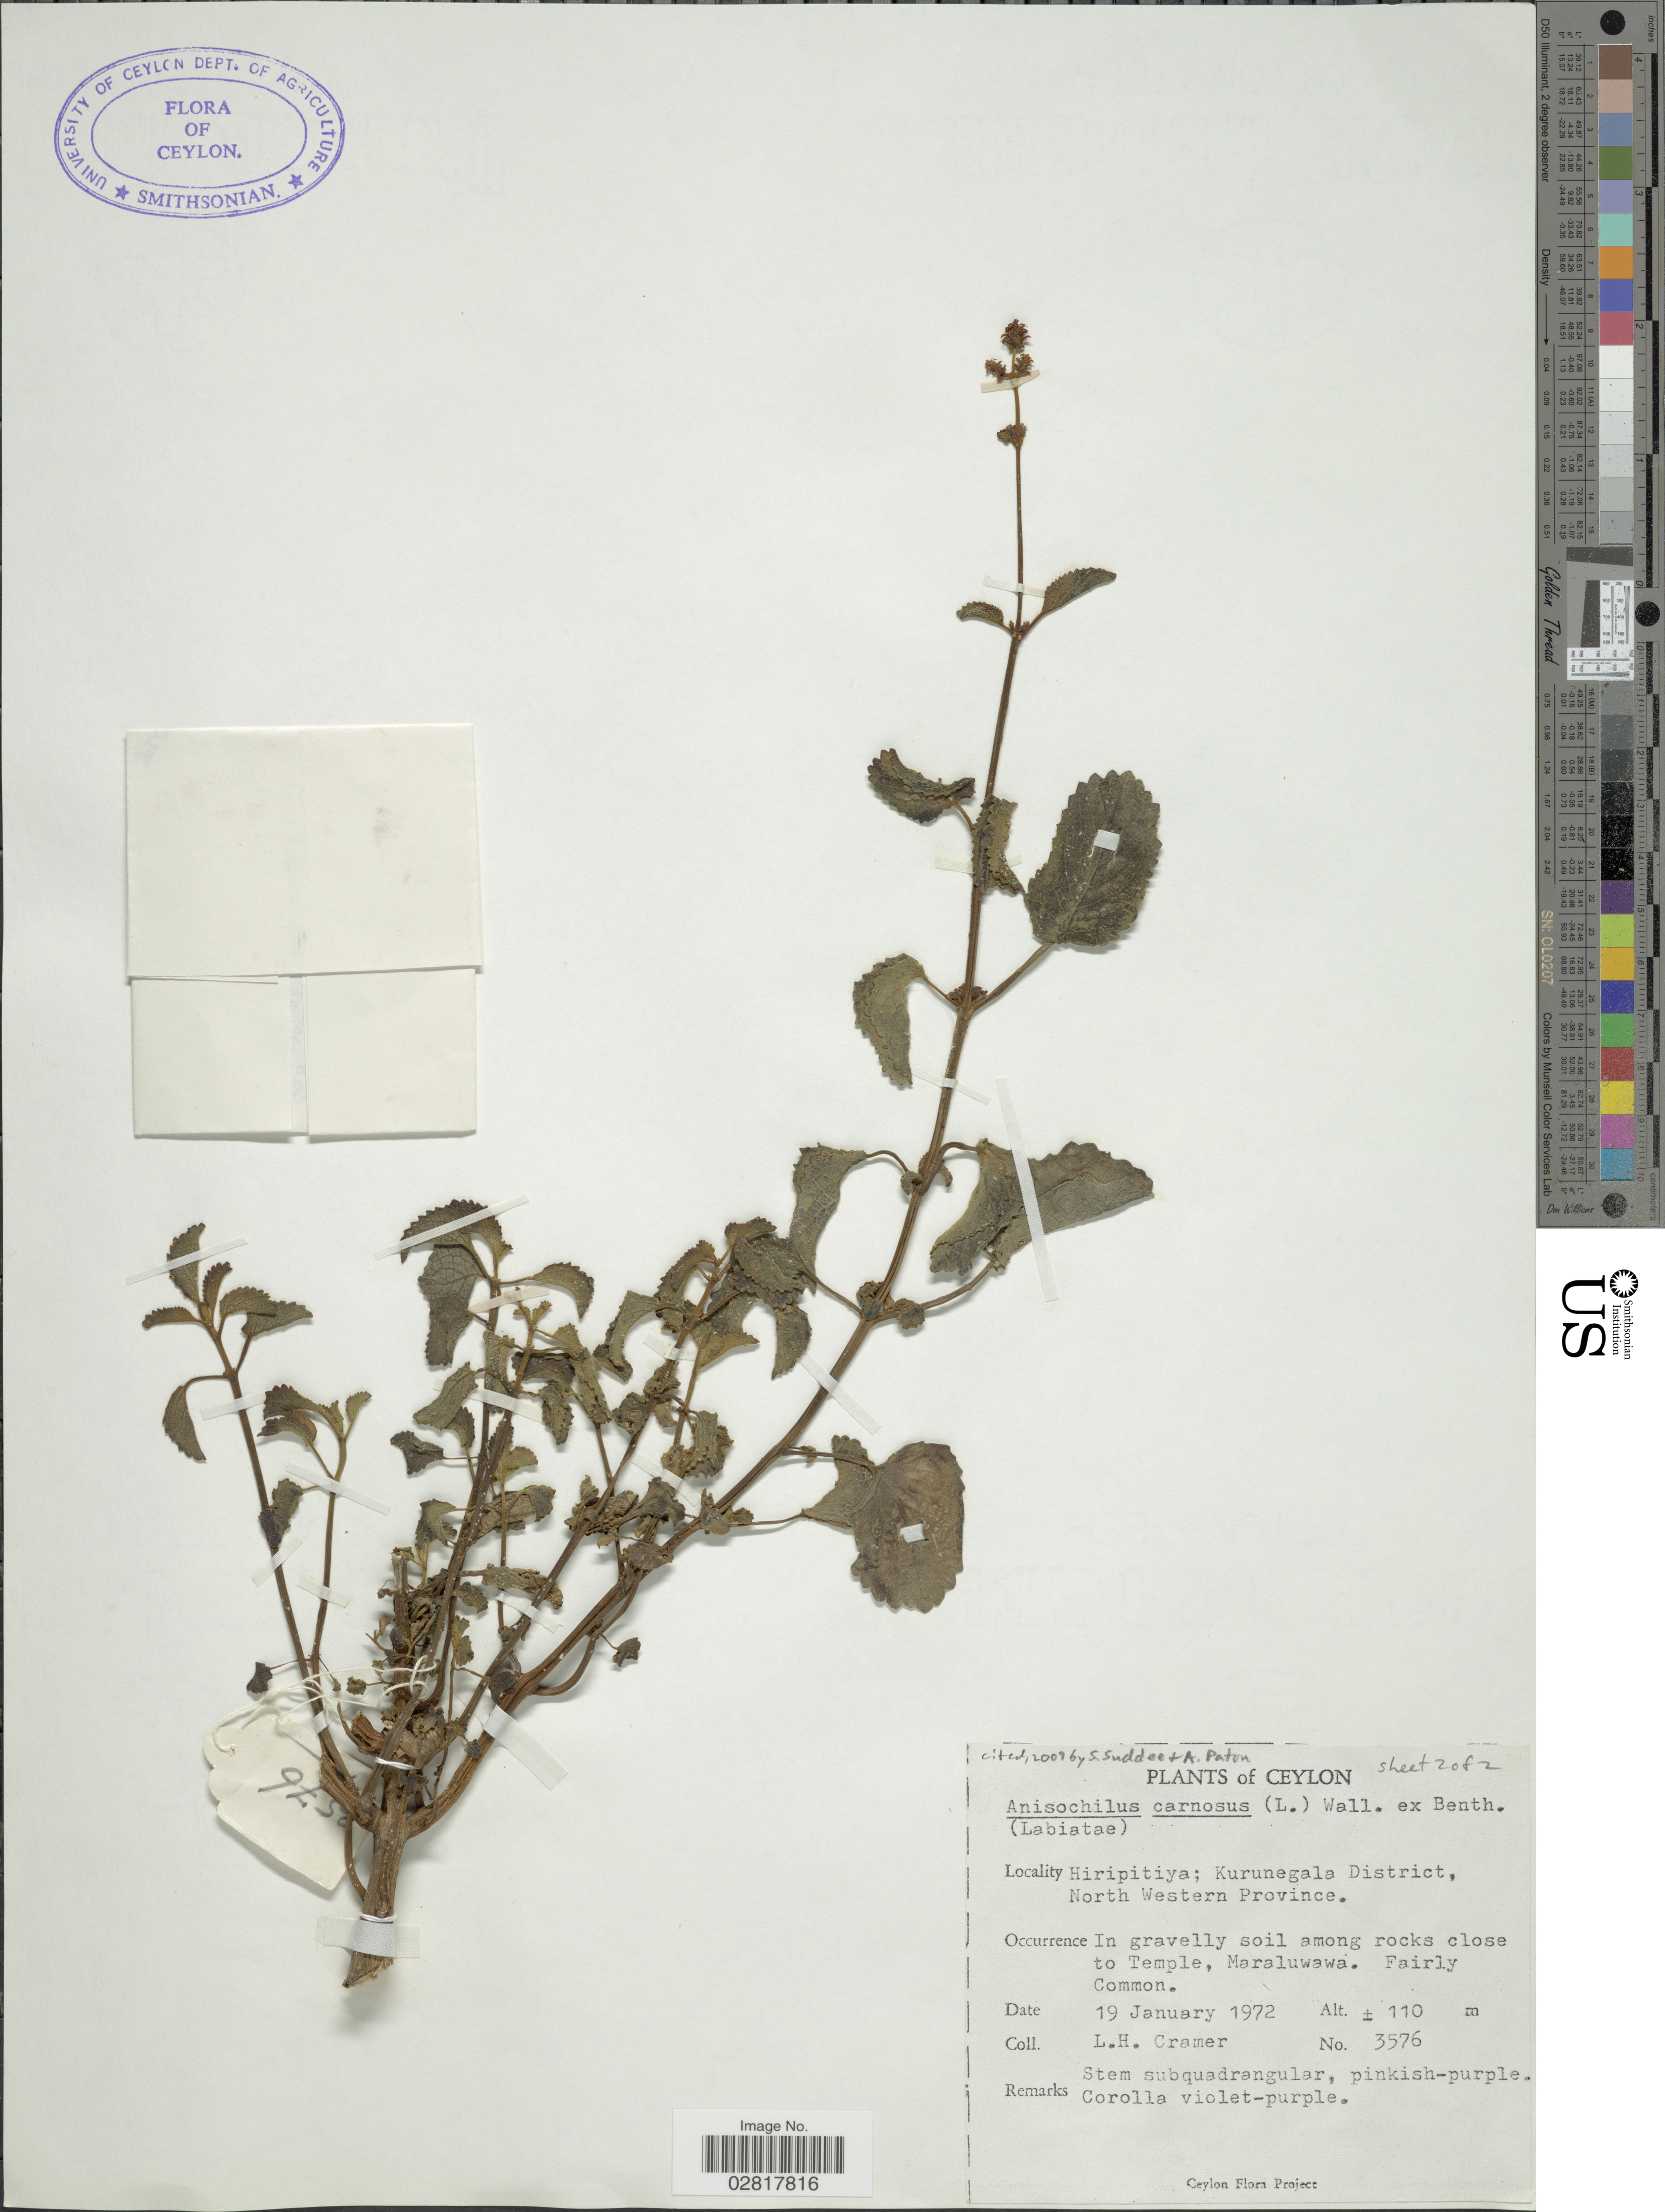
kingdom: Plantae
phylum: Tracheophyta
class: Magnoliopsida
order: Lamiales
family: Lamiaceae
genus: Anisochilus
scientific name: Anisochilus carnosus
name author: (L. f.) Wall. ex Benth.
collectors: L. H. Cramer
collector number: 3576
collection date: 1972-01-19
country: Sri Lanka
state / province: North Western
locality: Ceylon. Hiripitiya; Kurunegala District. In gravelly soil among rocks close to Temple, Maraluwawa.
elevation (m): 110